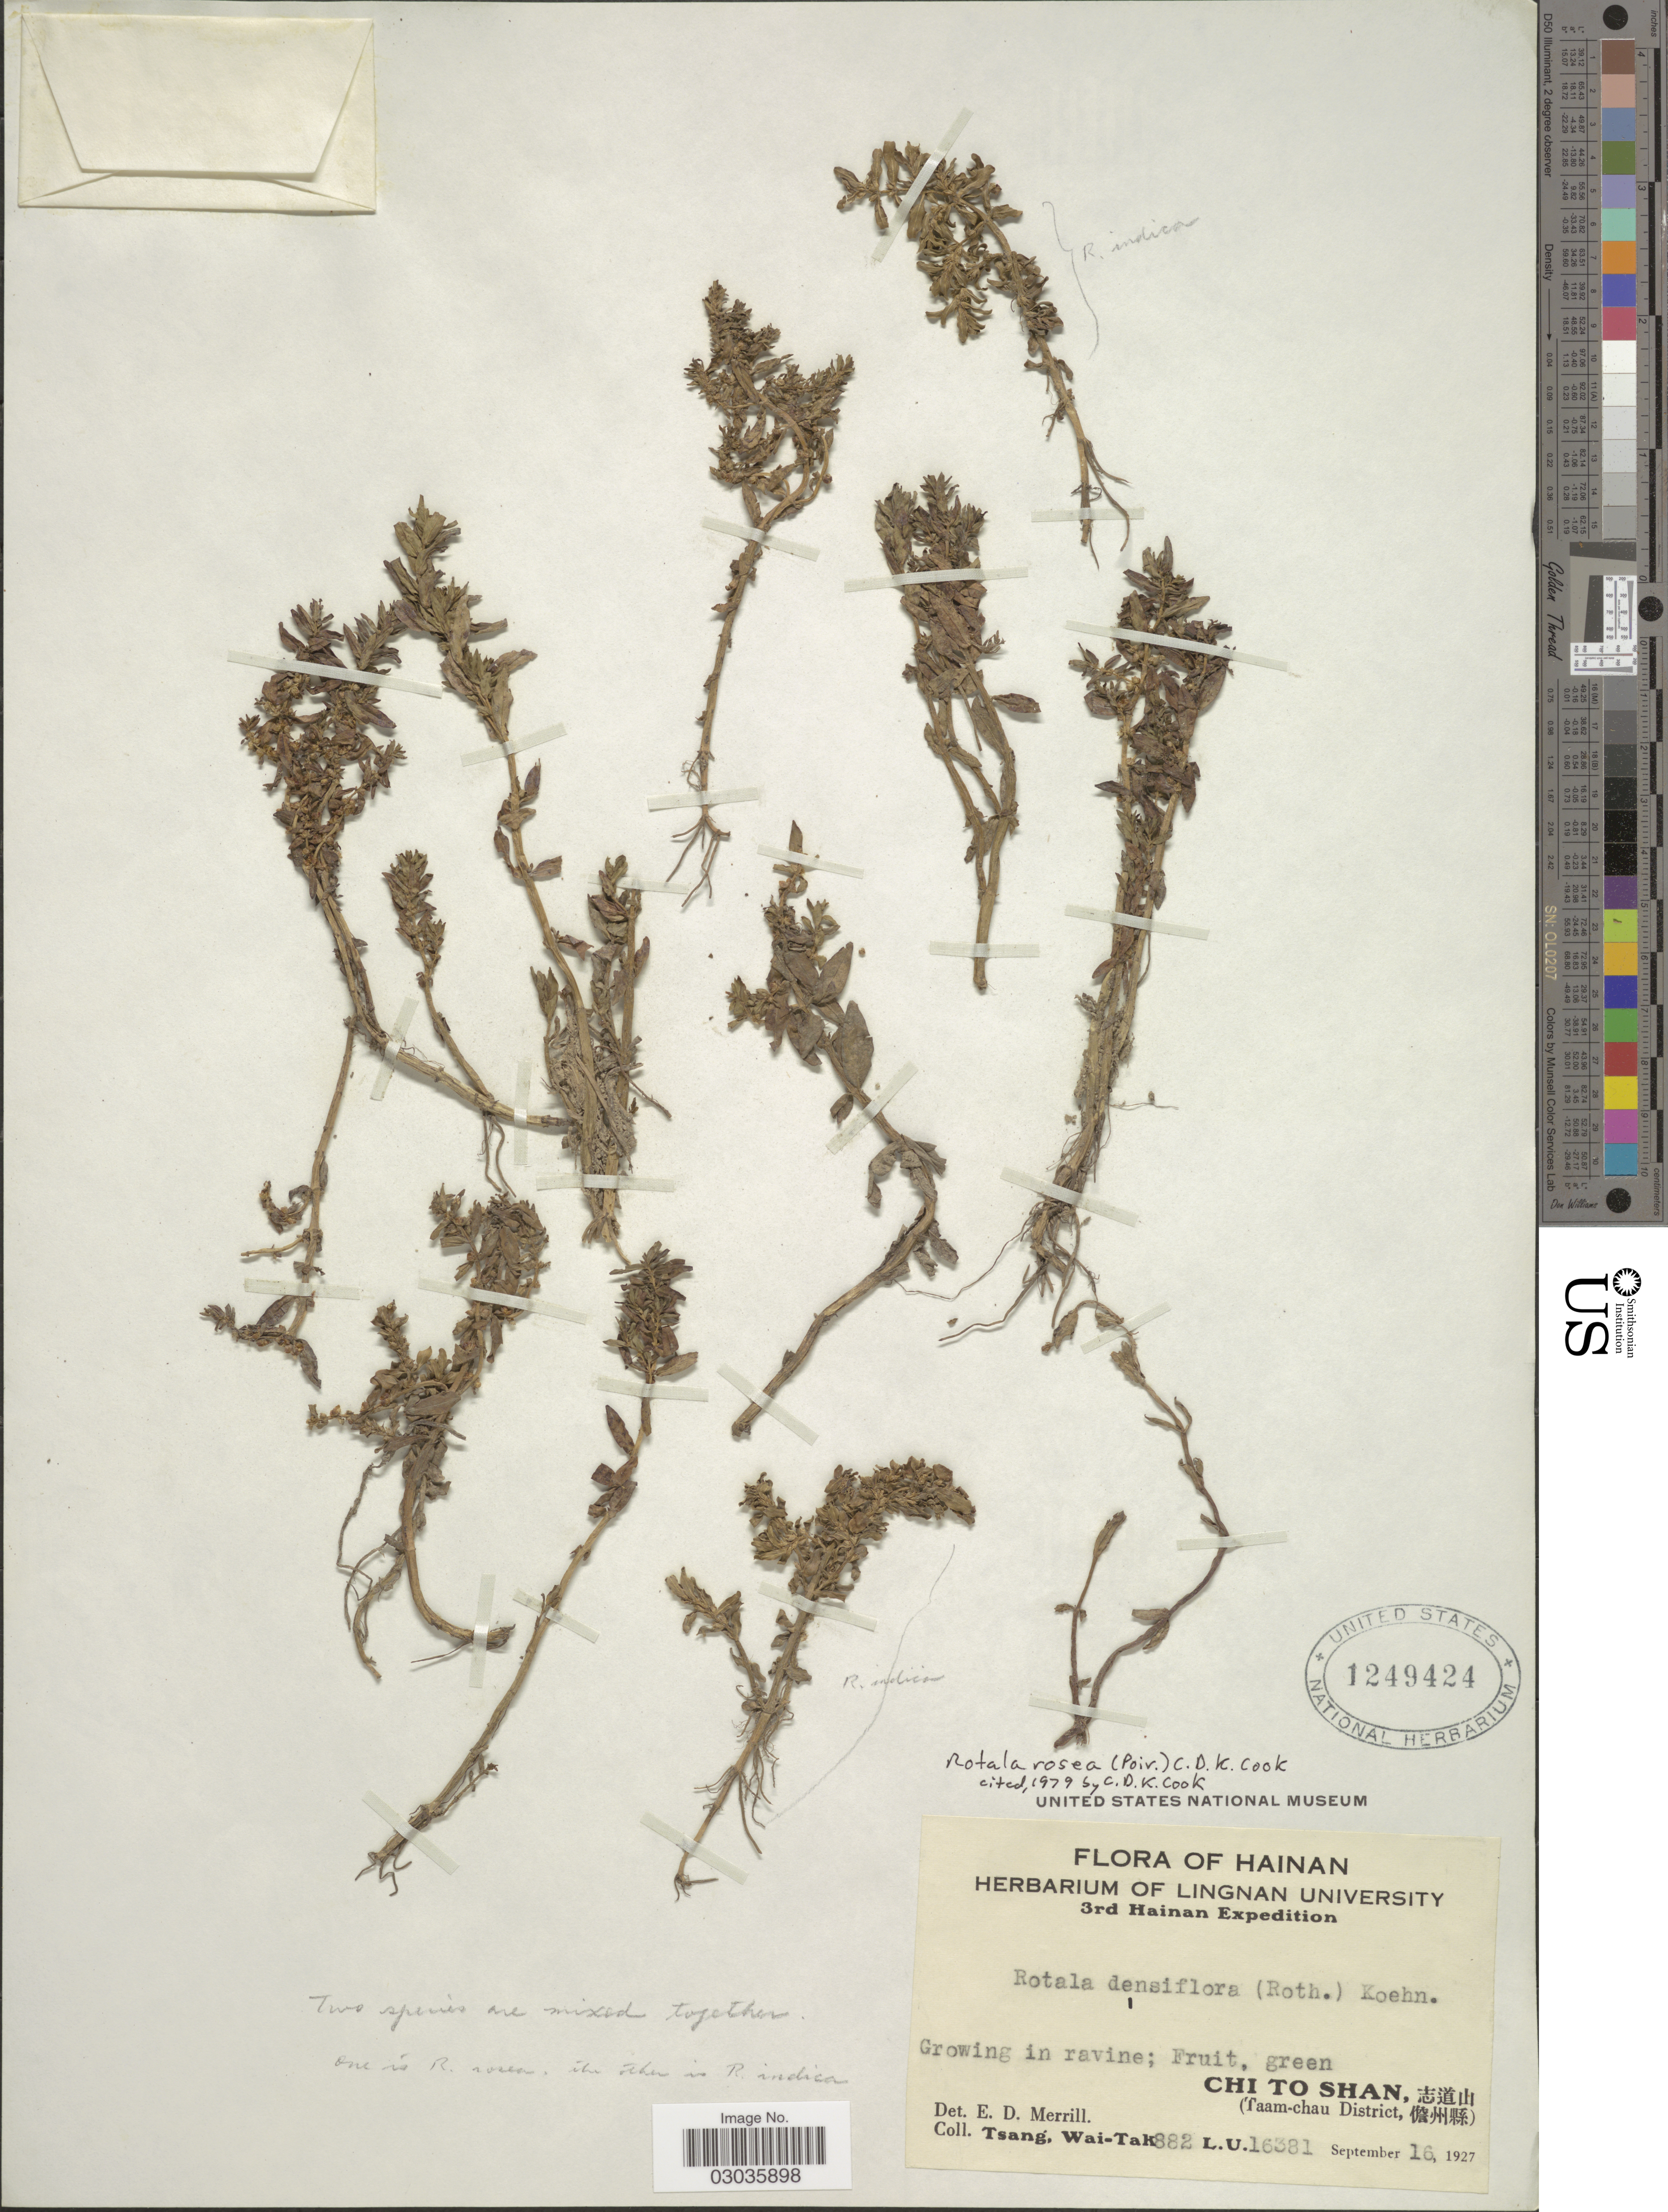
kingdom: Plantae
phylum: Tracheophyta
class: Magnoliopsida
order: Myrtales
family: Lythraceae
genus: Rotala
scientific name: Rotala rosea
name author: (Poir.) C.D.K. Cook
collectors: W. T. Tsang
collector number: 882/L.U.16381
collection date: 1927-09-16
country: China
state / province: Hainan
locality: Chi To Shan (Taam-chau District).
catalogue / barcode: US 1249424